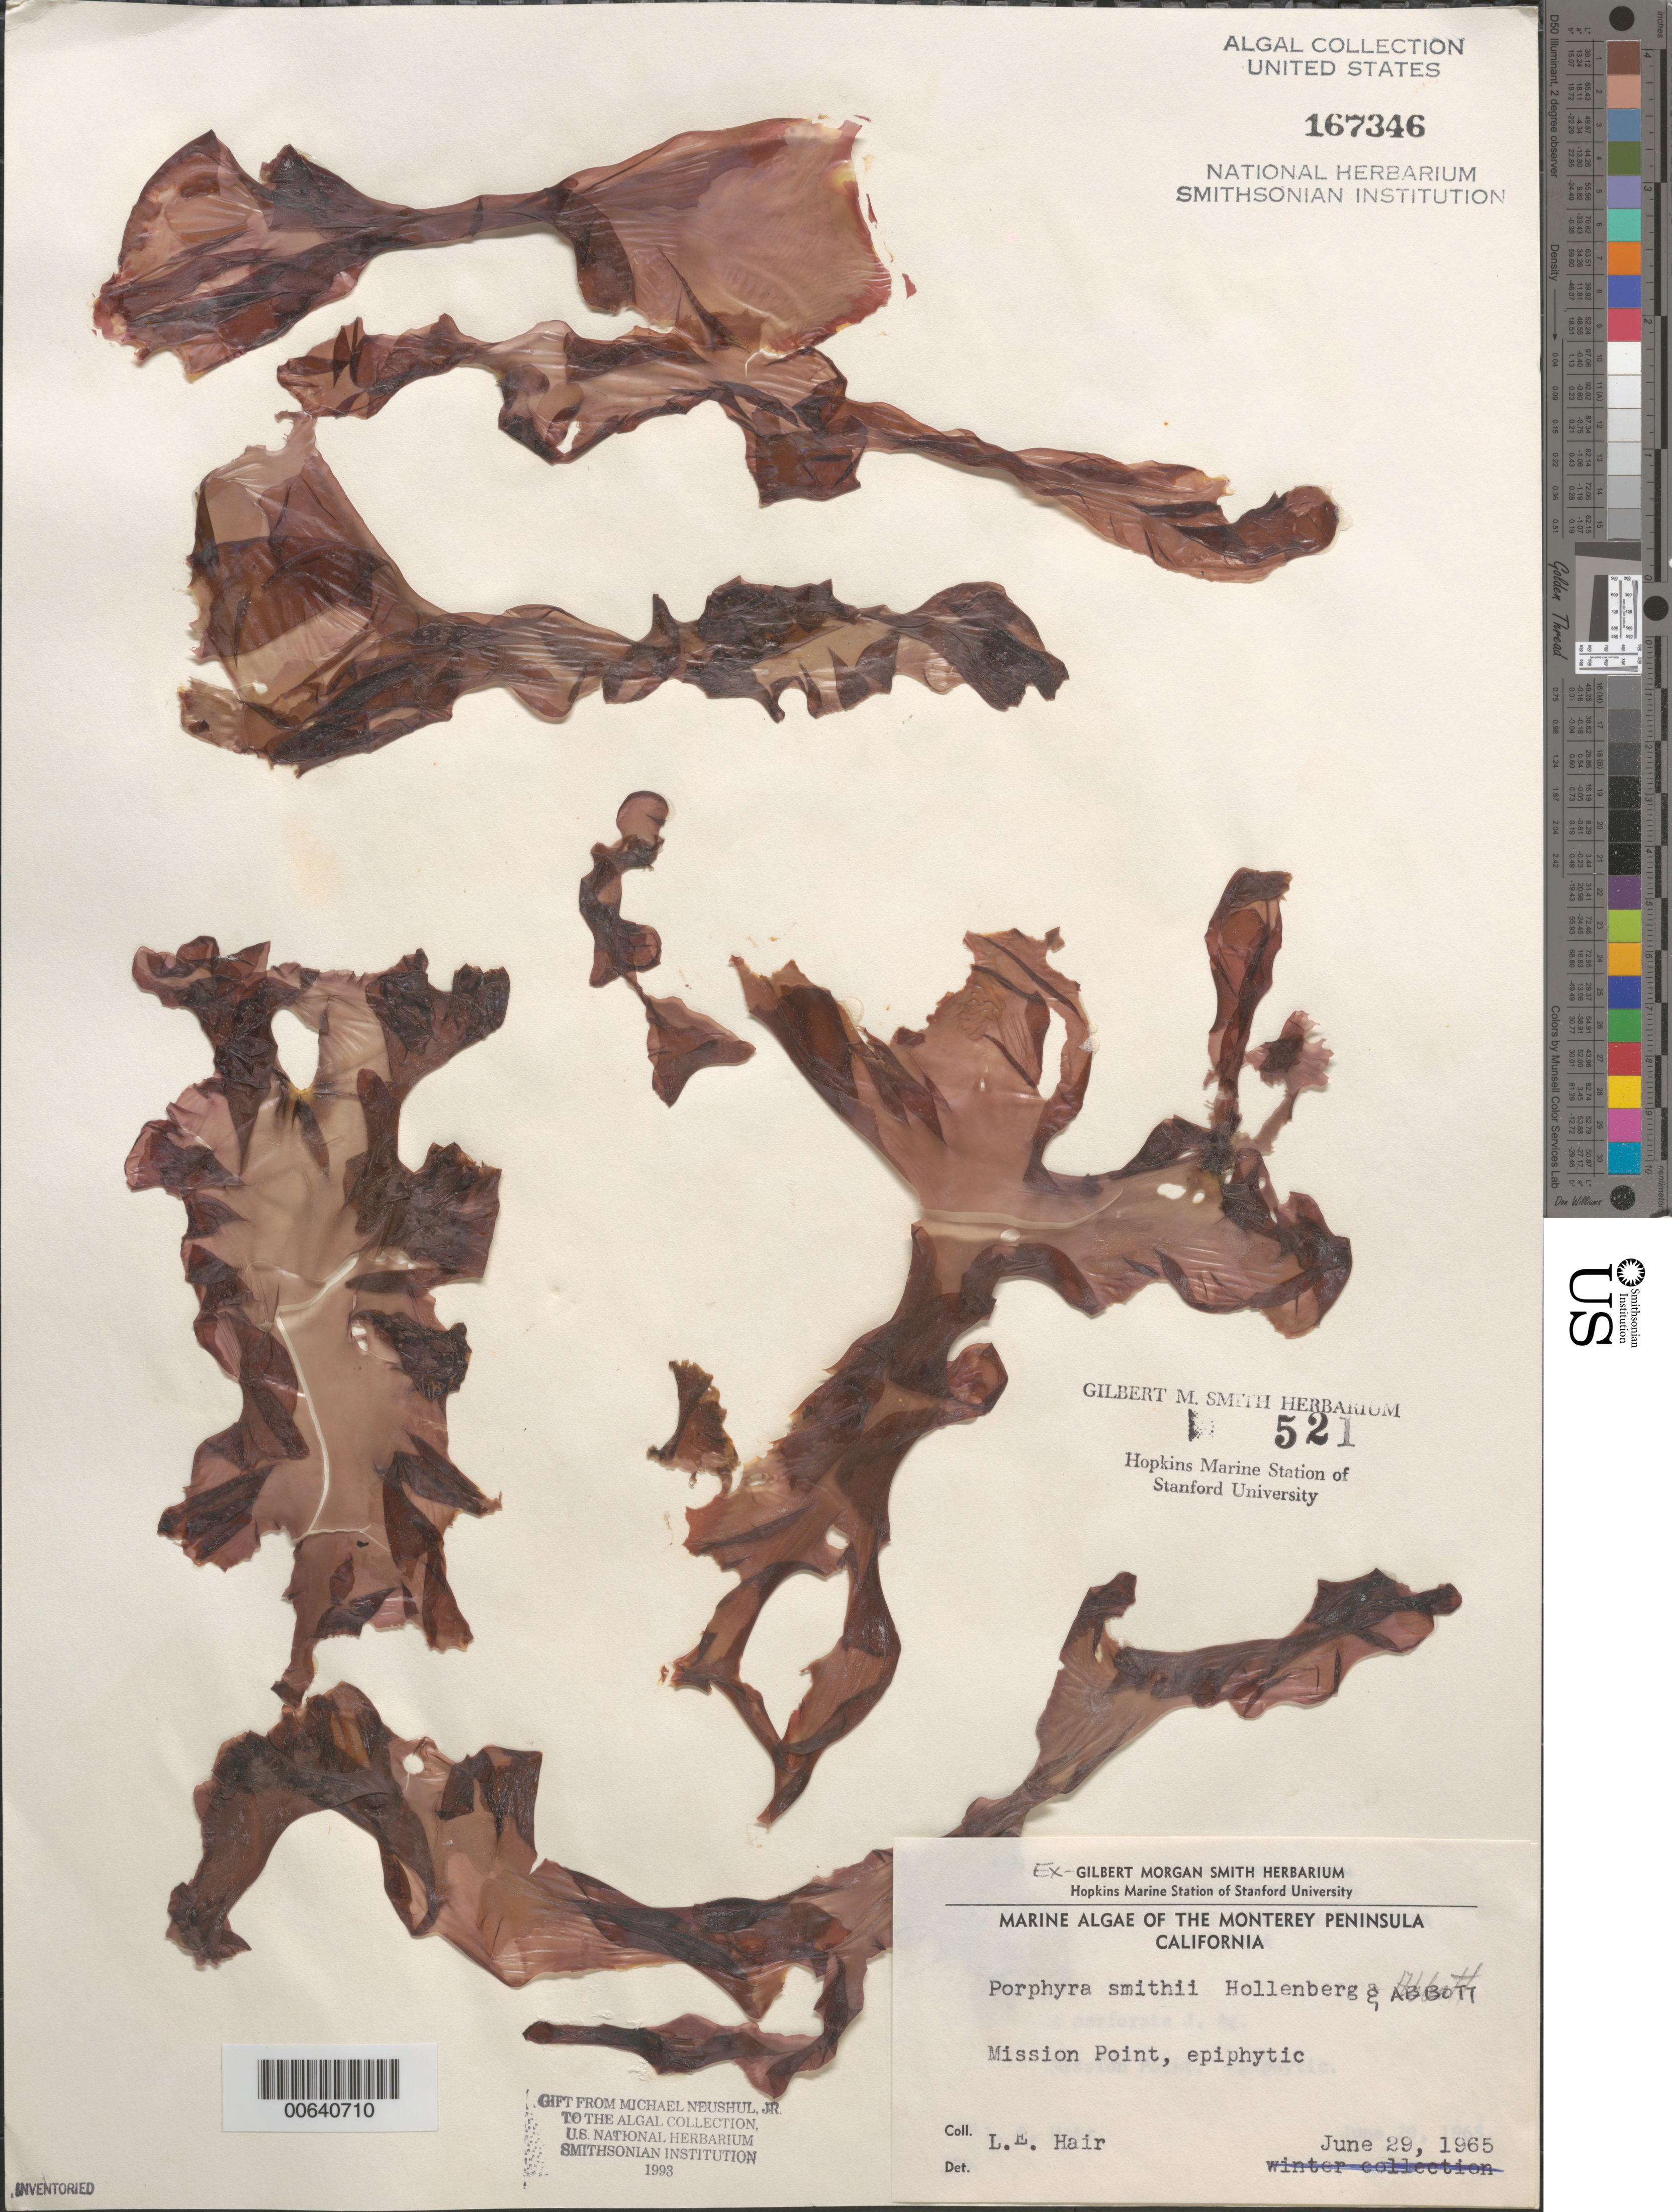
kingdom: Plantae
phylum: Rhodophyta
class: Bangiophyceae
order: Bangiales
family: Bangiaceae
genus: Pyropia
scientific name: Pyropia smithii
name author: (Hollenb. & I.A. Abbott) S.C. Lindstrom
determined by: Algae name updating Project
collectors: L. Hair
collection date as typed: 29 Jun 1965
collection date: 1965-06-29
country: United States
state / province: California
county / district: Monterey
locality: Mission Point, Monterey Peninsula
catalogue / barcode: US 167346